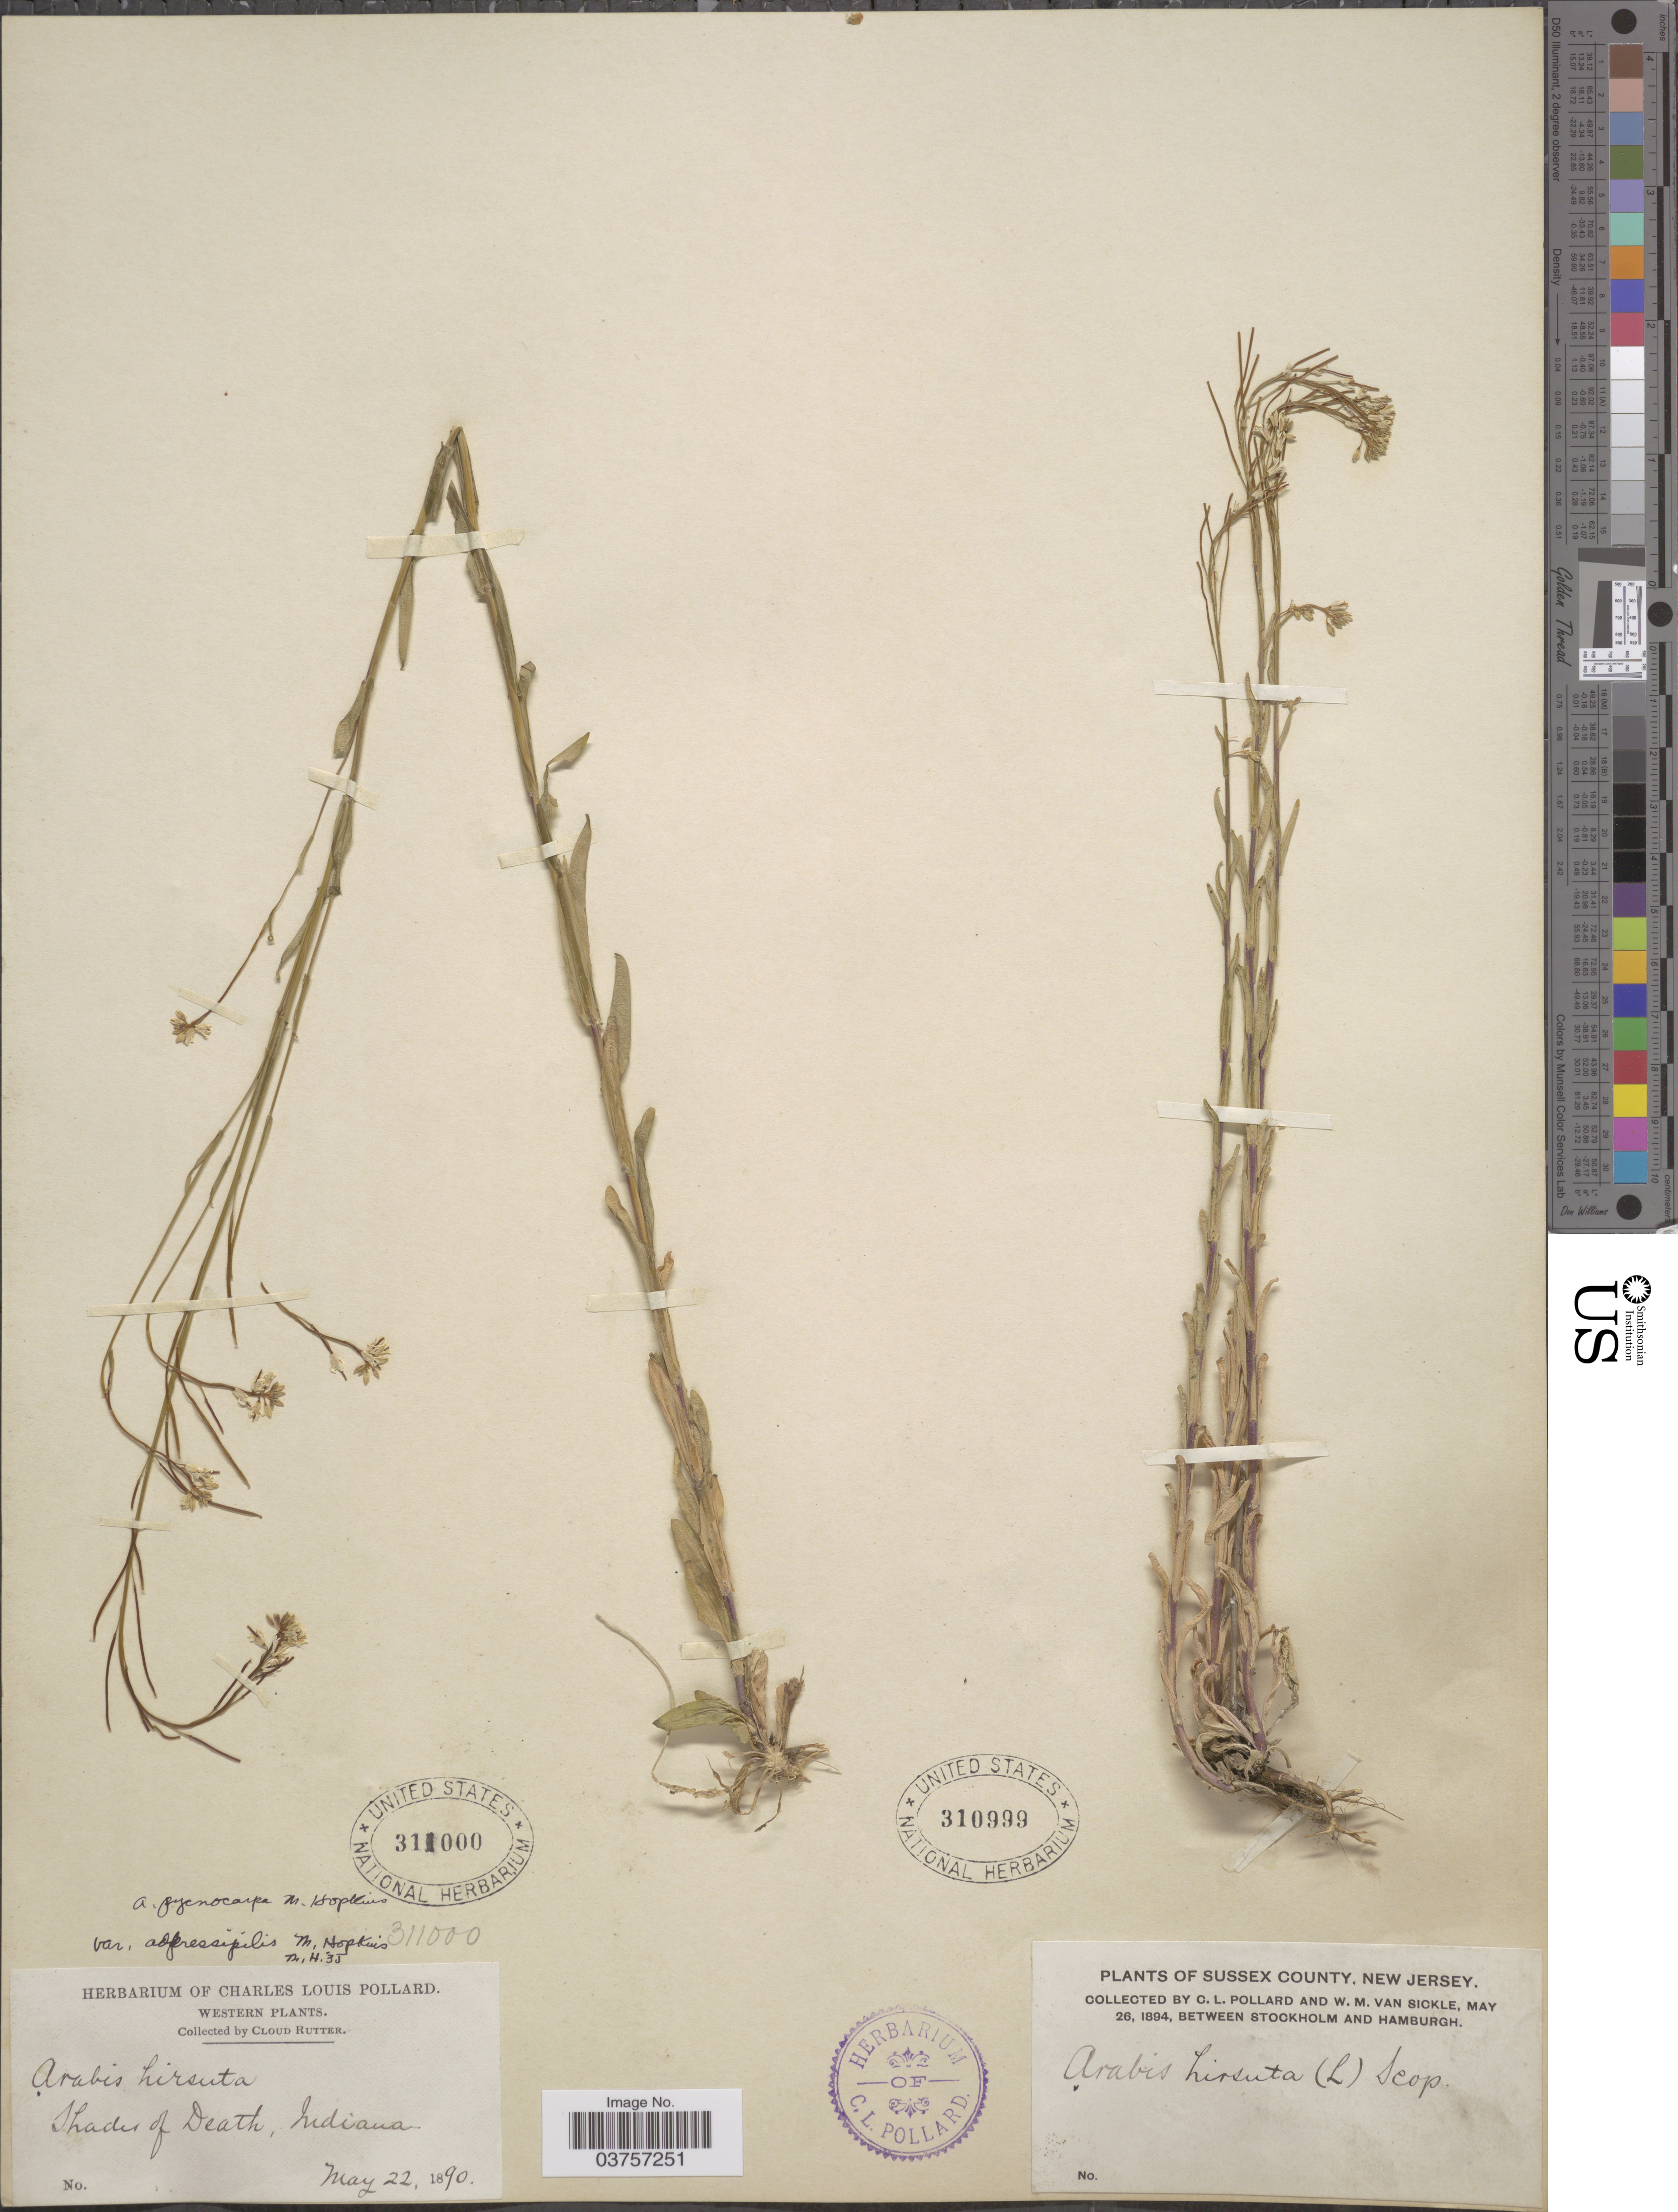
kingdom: Plantae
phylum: Tracheophyta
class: Magnoliopsida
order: Brassicales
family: Brassicaceae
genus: Arabis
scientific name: Arabis hirsuta var. adpressipilis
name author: (M. Hopkins) Rollins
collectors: C. Rutter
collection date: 1890-05-22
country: United States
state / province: Indiana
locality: Western; Shades of Death.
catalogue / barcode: US 311000